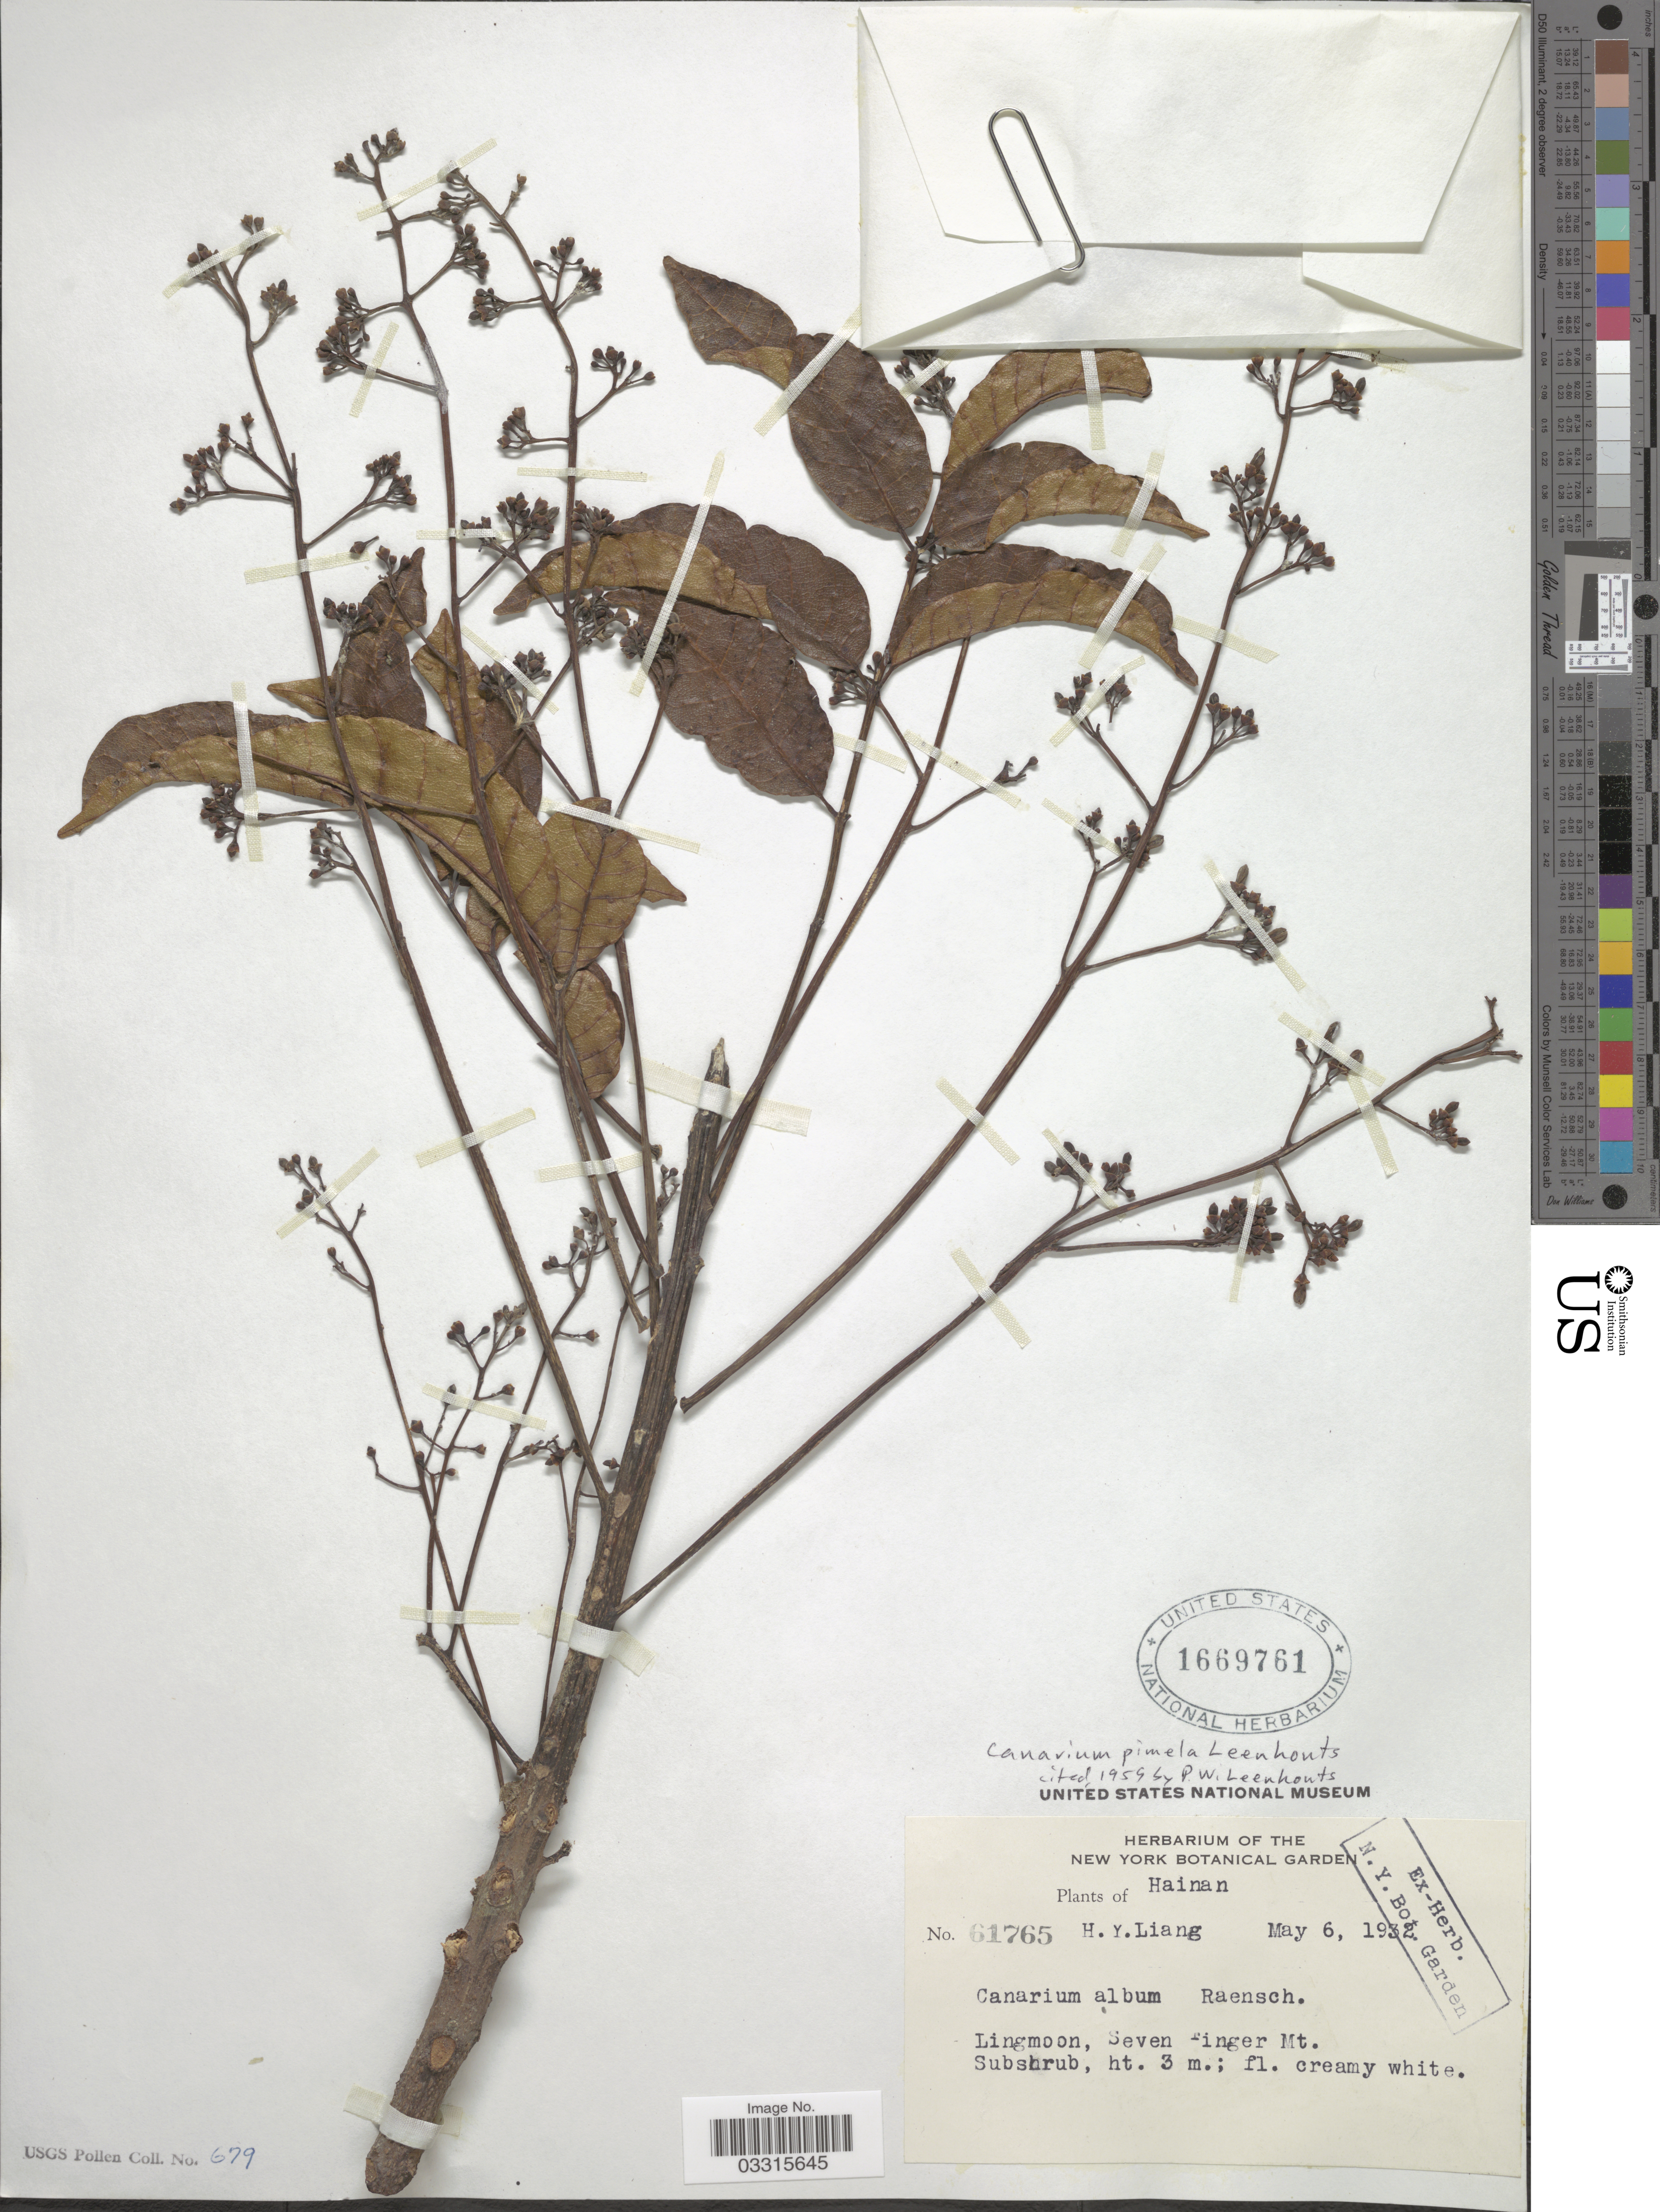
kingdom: Plantae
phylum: Tracheophyta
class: Magnoliopsida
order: Sapindales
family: Burseraceae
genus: Canarium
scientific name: Canarium pimela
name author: K.D. Koenig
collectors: H. Y. Liang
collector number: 61765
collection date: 1932-05-06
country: China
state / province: Hainan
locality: Lingmoon, Seven Finger Mt.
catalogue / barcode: US 1669761